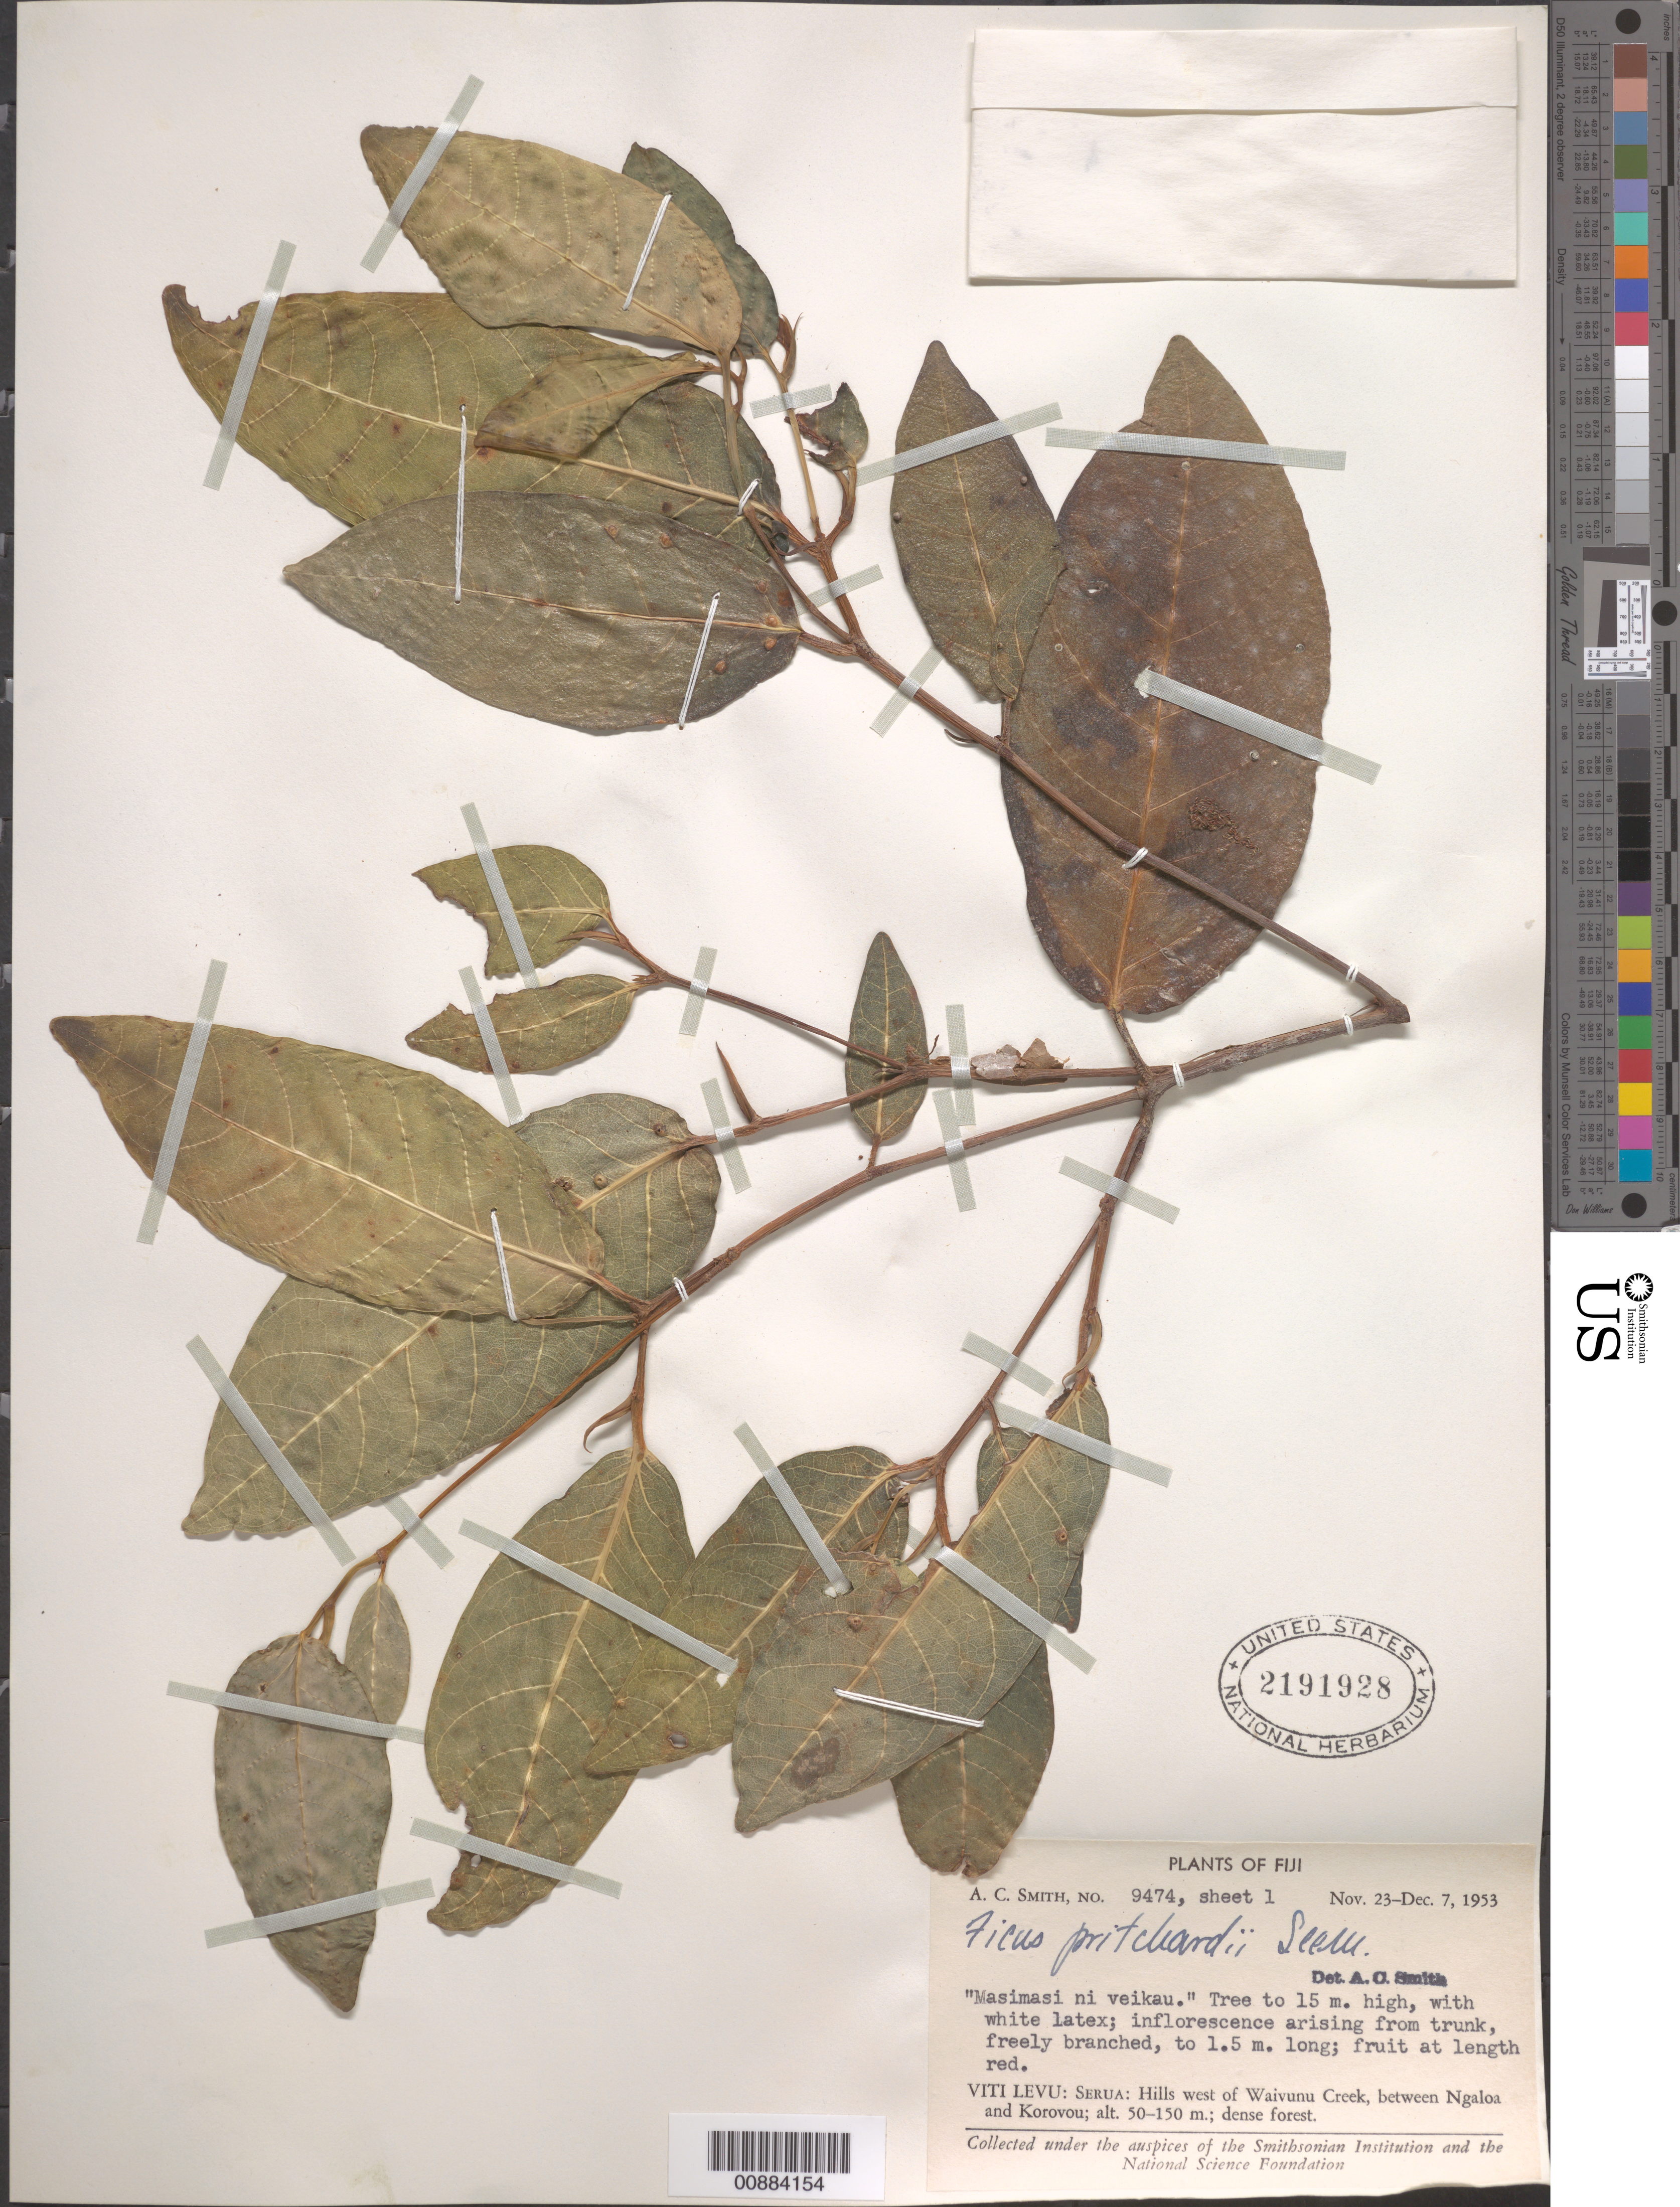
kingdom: Plantae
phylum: Tracheophyta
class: Magnoliopsida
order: Rosales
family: Moraceae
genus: Ficus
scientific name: Ficus pritchardii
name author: Seem.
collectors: A. C. Smith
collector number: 9474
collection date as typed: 23 Nov 1953 to 07 Dec 1953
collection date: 1953-11-23/1953-12-07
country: Fiji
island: Vanua Levu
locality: Serua: hills W of Waivunu Creek, betw Ngaloa and Korovou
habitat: dense forest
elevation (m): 50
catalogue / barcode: US 2191928